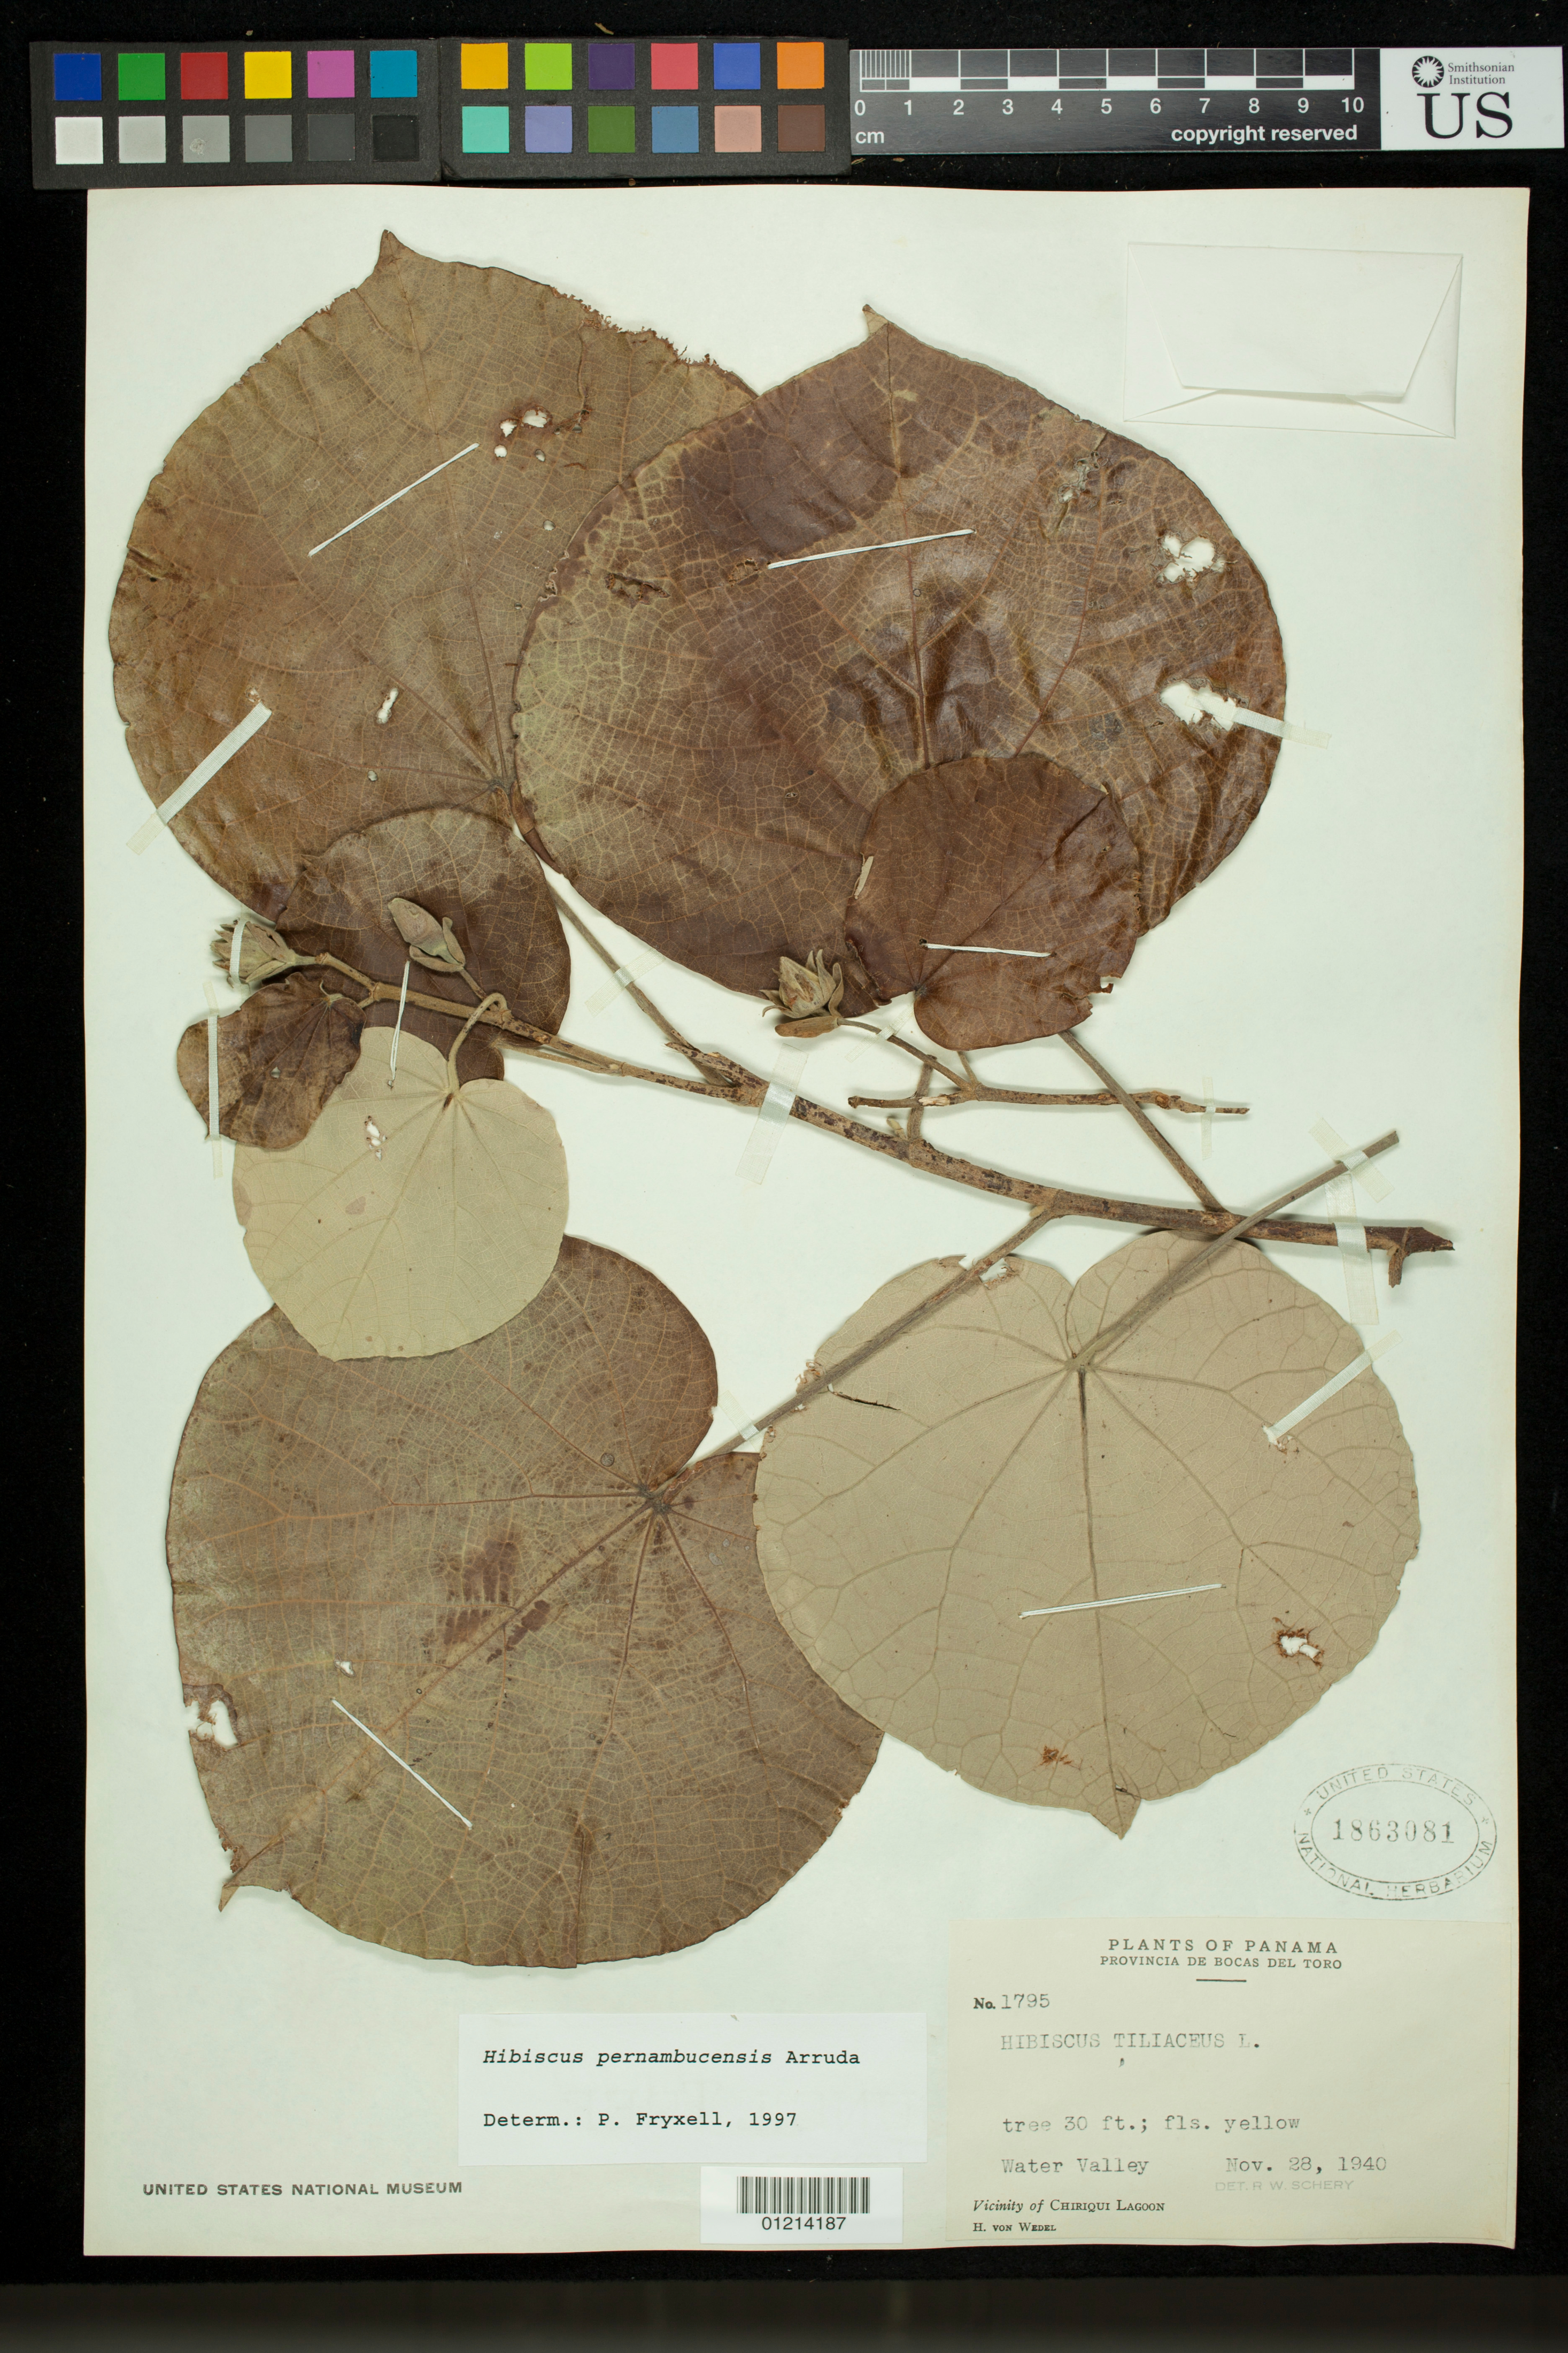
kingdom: Plantae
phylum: Tracheophyta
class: Magnoliopsida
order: Malvales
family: Malvaceae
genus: Talipariti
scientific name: Talipariti tiliaceum var. pernambucense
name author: (Arruda) Fryxell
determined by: Dorr, Laurence J., Curator (BOT), Smithsonian Institution - National Museum of Natural History (UNITED STATES)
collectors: H. von Wedel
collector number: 1795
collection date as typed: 28 Nov 1940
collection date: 1940-11-28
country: Panama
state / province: Bocas del Toro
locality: Provincia de Bocas del Toro, Vicinity of Chiriqui Lagoon: Water Valley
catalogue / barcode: US 1863081